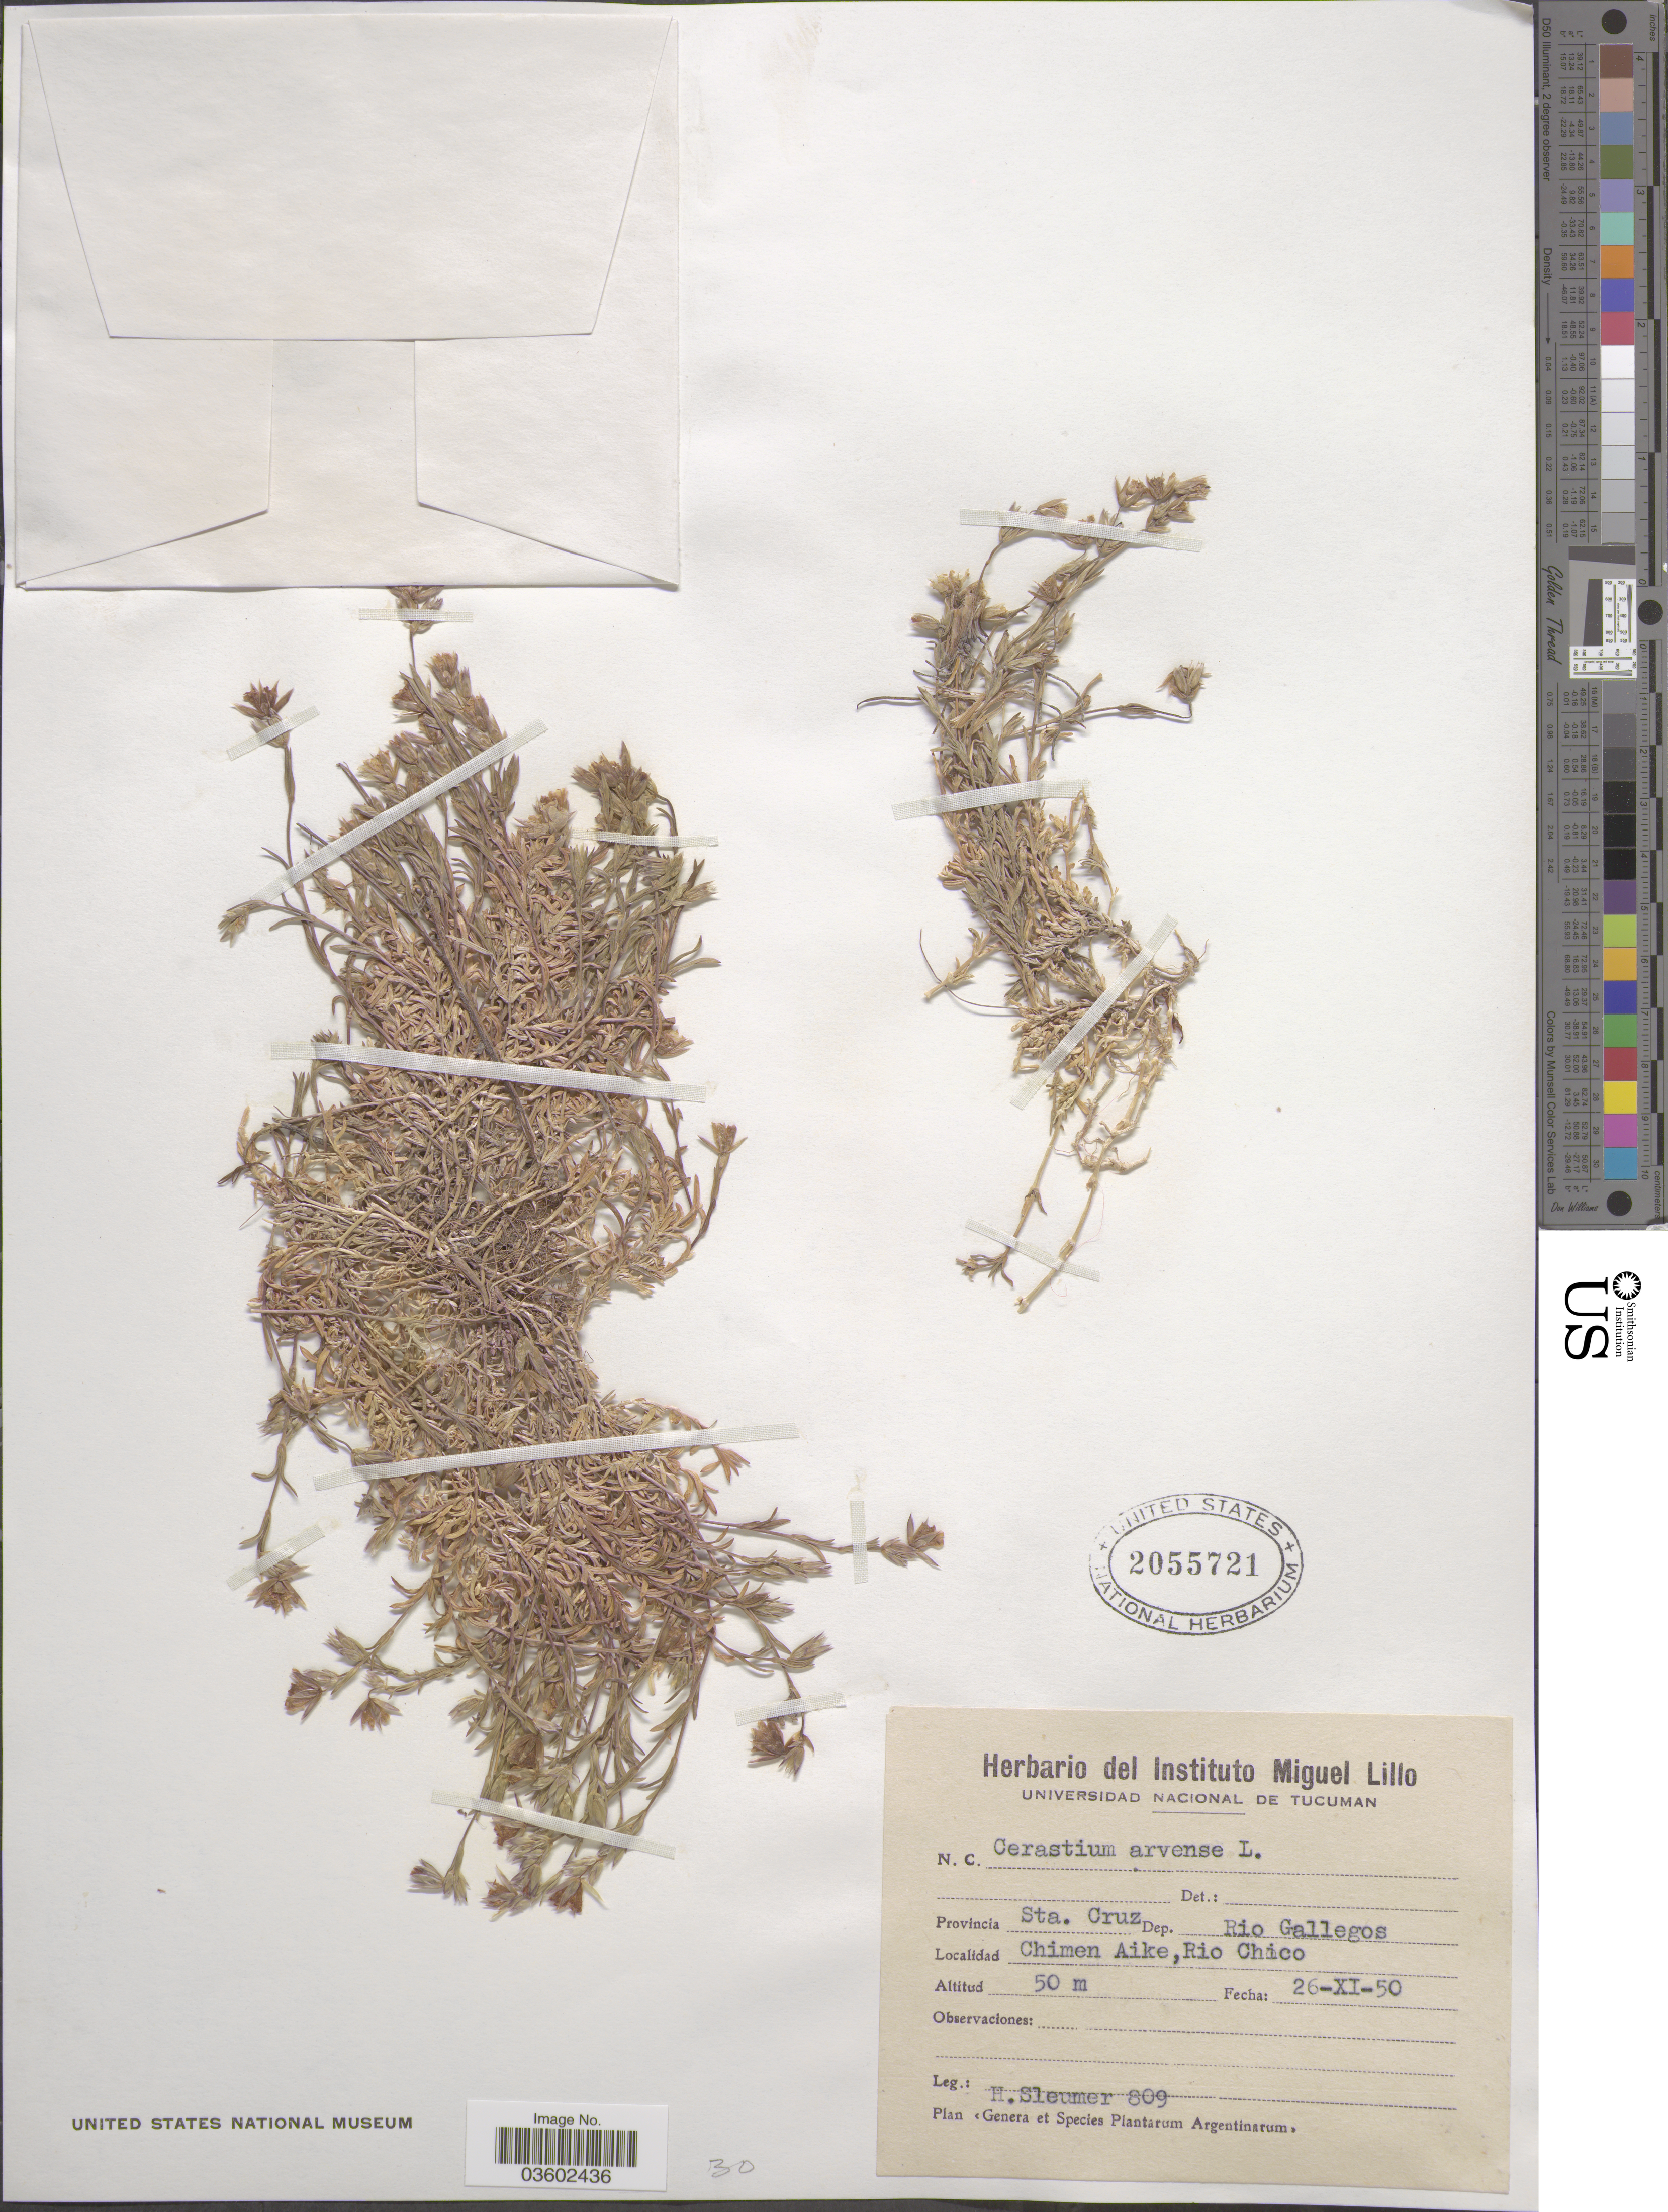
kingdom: Plantae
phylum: Tracheophyta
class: Magnoliopsida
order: Caryophyllales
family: Caryophyllaceae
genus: Cerastium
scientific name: Cerastium arvense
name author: L.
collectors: H. O. Sleumer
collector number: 809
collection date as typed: Transcribed d/m/y: 26/11/50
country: Argentina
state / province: Santa Cruz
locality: Dep. Rio Gallegos. Chimen Aike, Rio Chico.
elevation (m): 50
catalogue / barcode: US 2055721